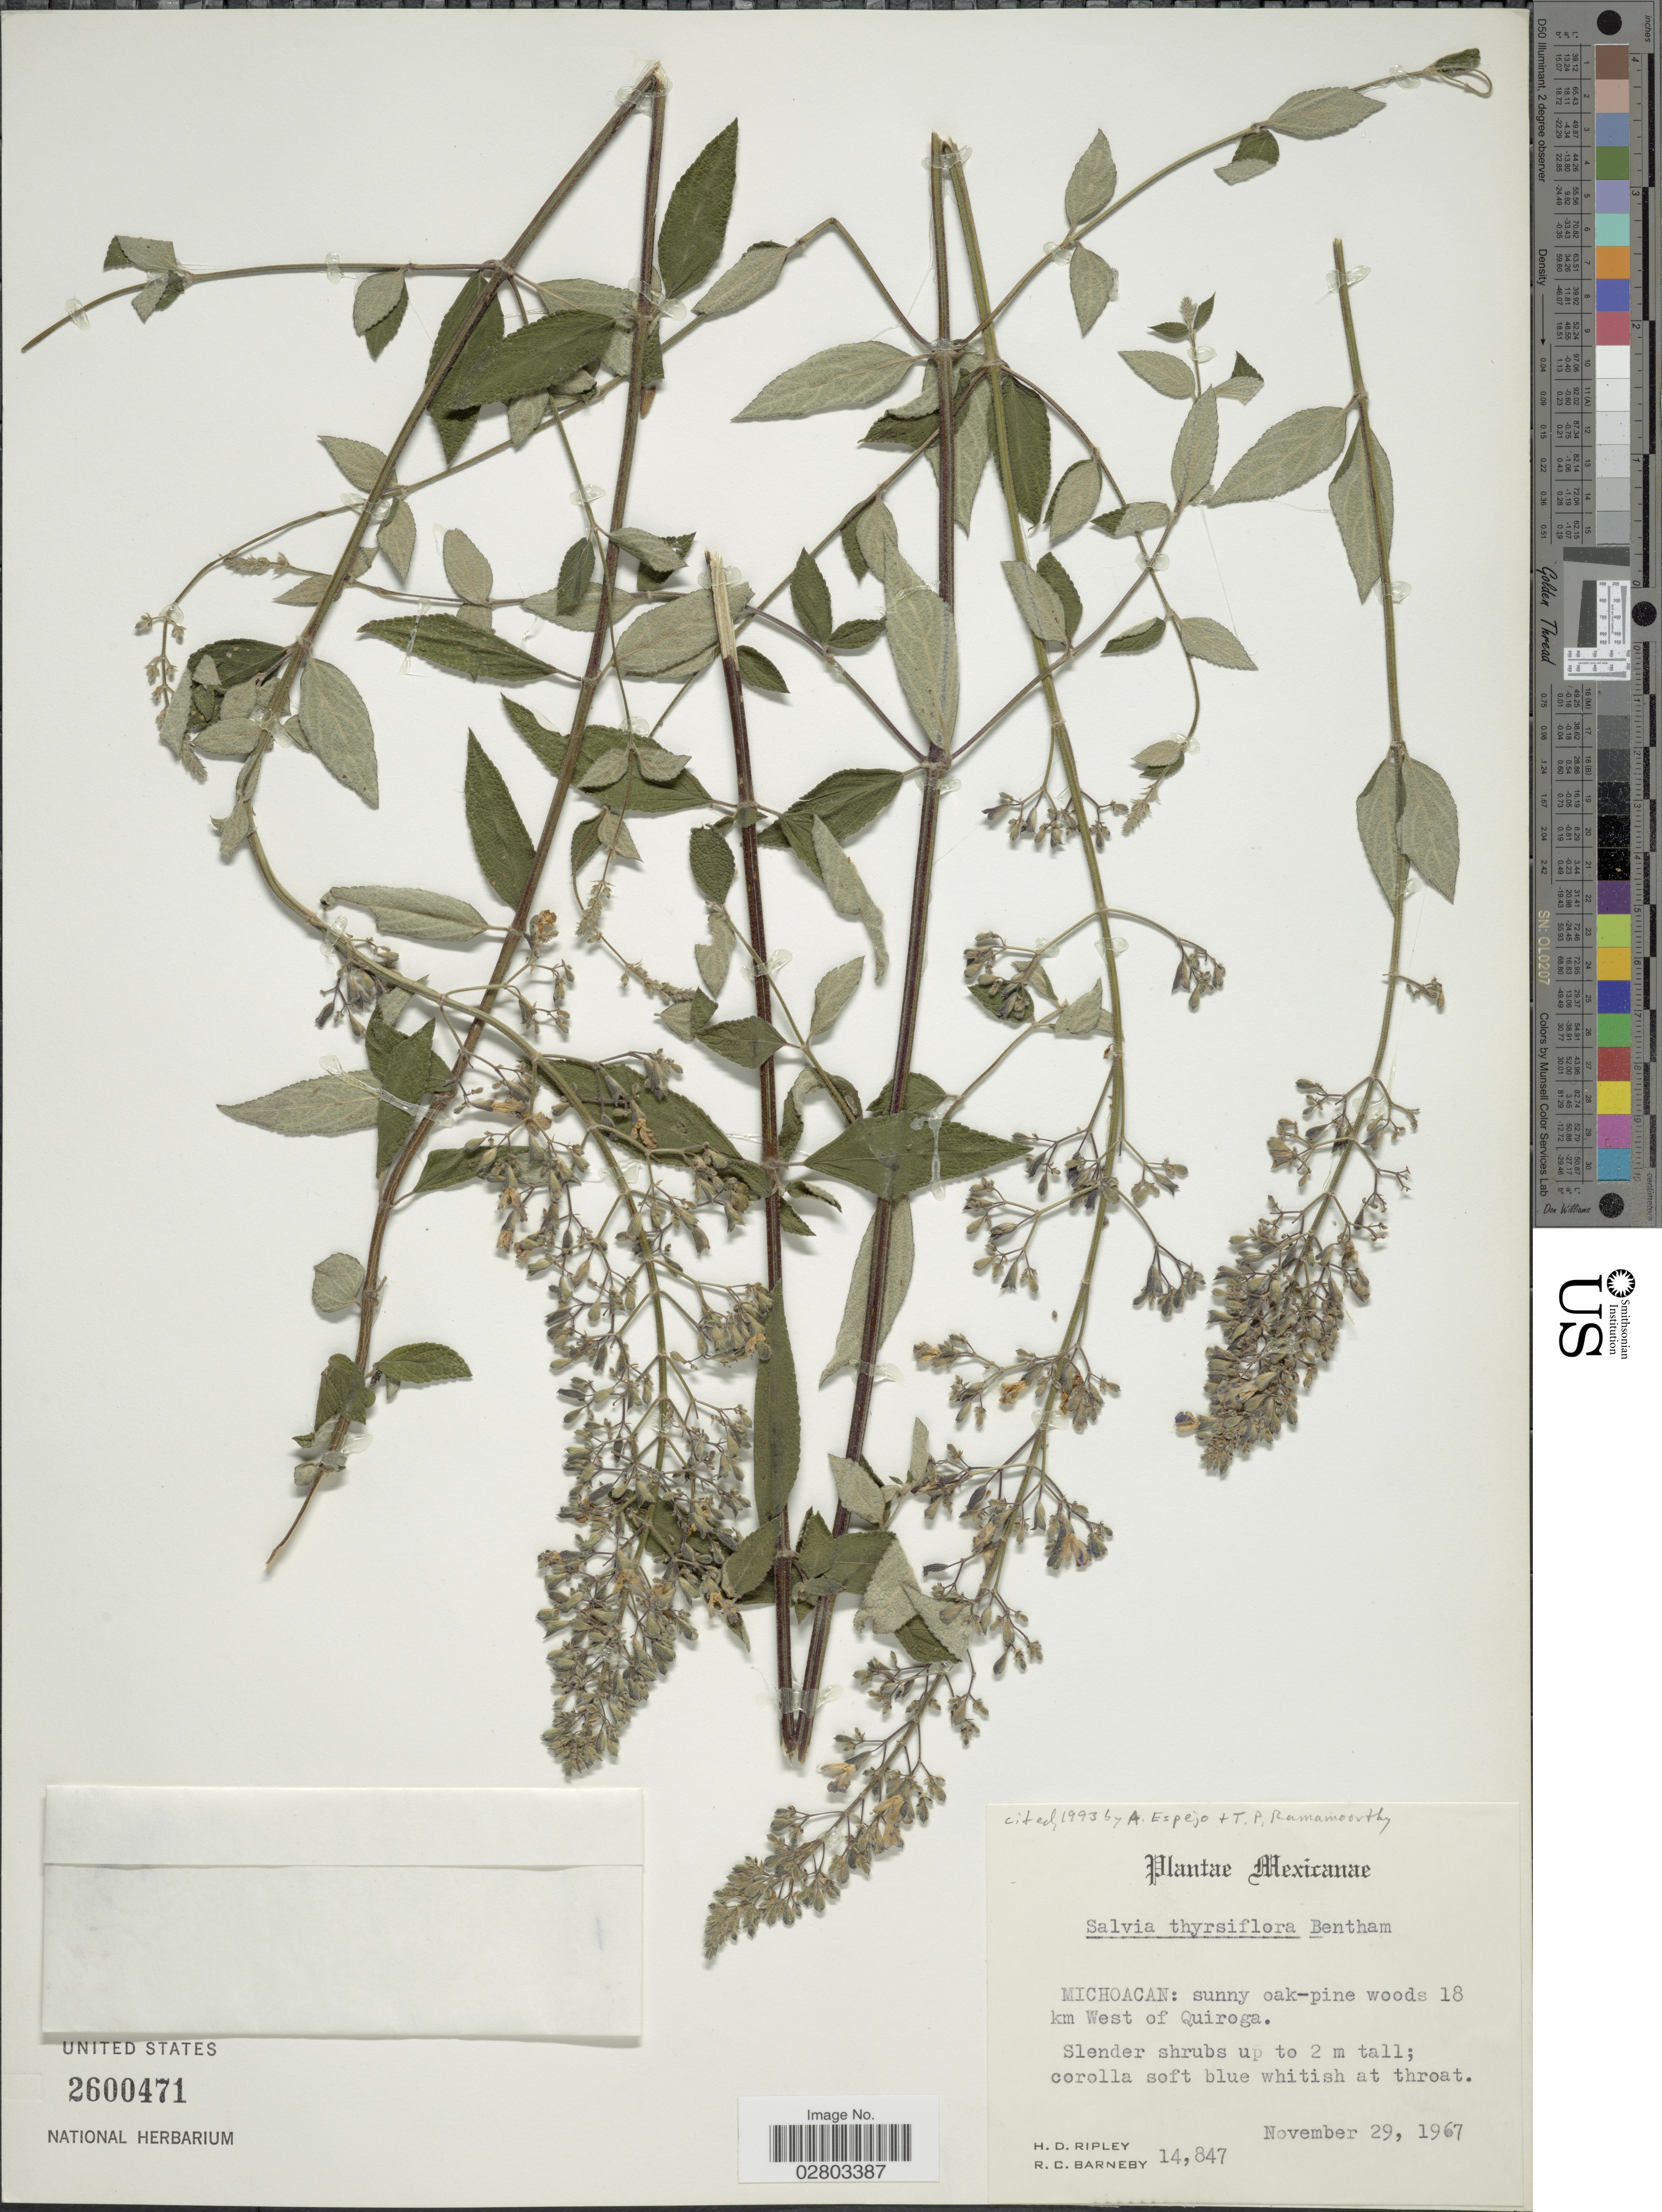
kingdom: Plantae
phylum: Tracheophyta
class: Magnoliopsida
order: Lamiales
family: Lamiaceae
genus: Salvia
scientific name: Salvia thyrsiflora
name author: Benth.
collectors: H. Ripley & R. C. Barneby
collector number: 14847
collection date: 1967-11-29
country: Mexico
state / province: Michoacán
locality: Sunny oak-pine woods 18 km West of Quiroga.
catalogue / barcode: US 2600471